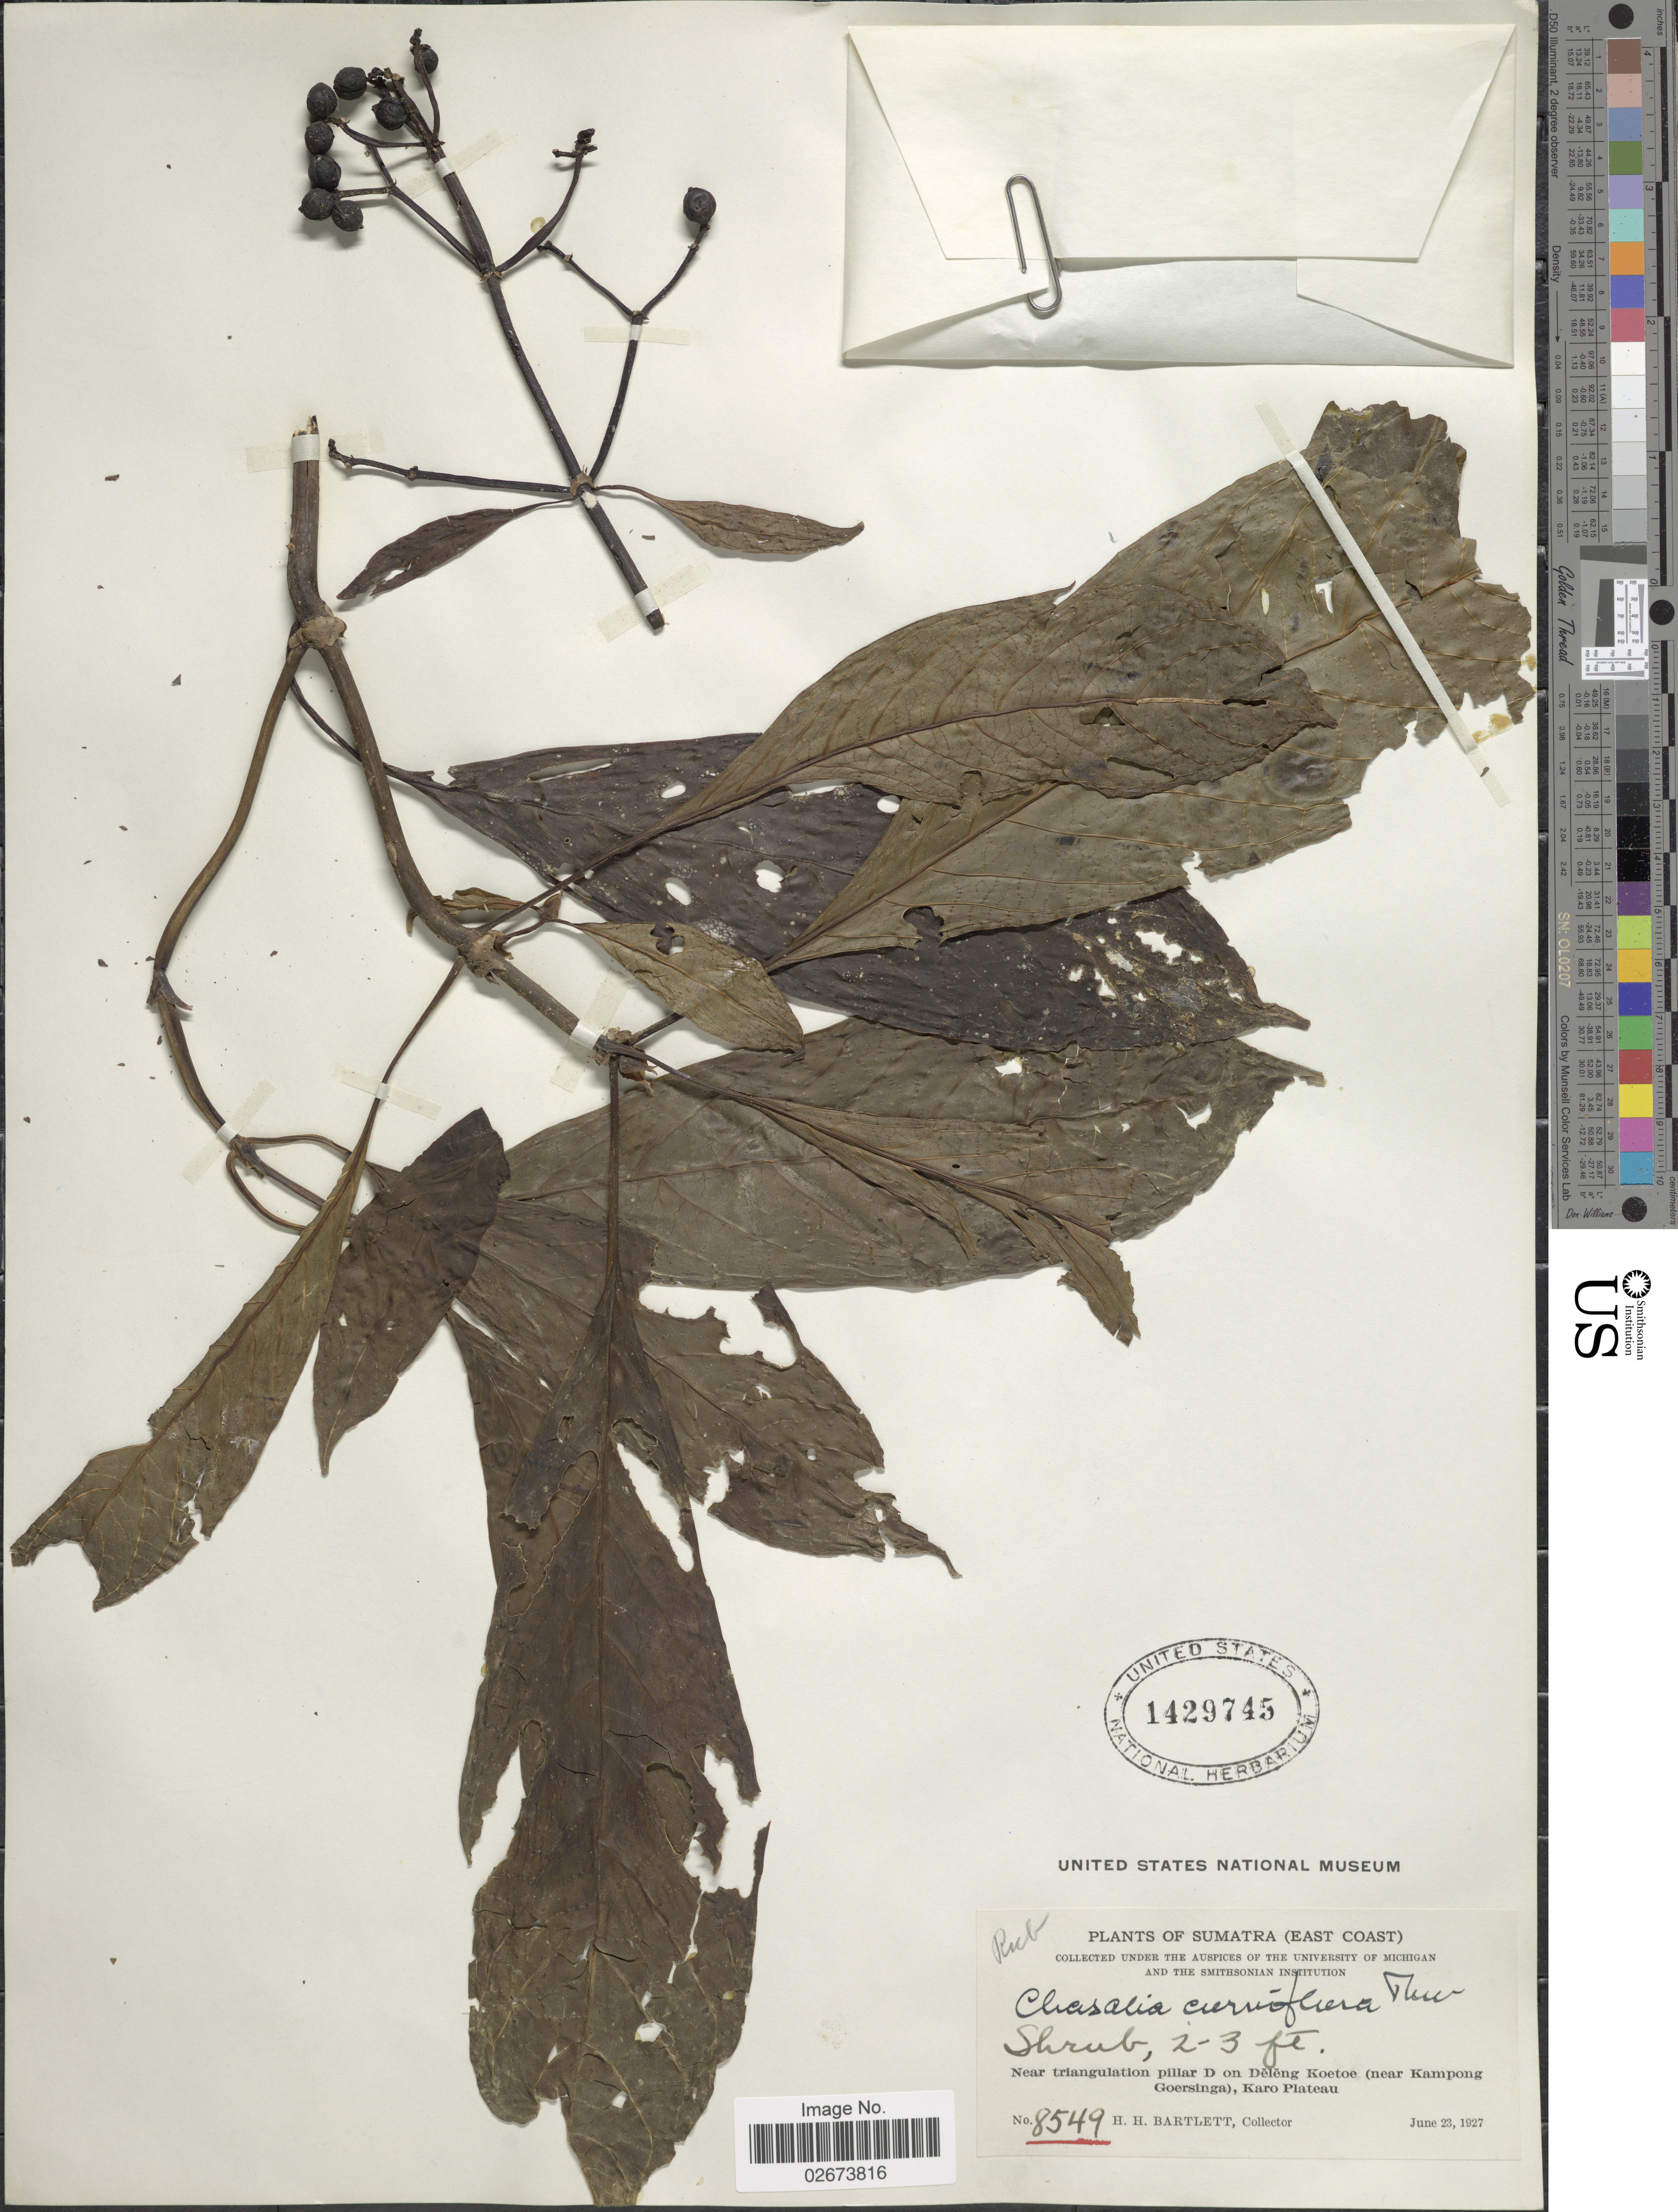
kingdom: Plantae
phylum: Tracheophyta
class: Magnoliopsida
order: Gentianales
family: Rubiaceae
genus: Chassalia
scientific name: Chassalia curviflora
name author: (Wall.) Thwaites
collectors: H. H. Bartlett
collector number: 8549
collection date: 1927-06-23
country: Indonesia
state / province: Sumatra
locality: (East Coast), Near trinagulation pillar D on Deleng Koetoe (near Kampong Goersinga), Karo Plateau.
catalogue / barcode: US 1429745